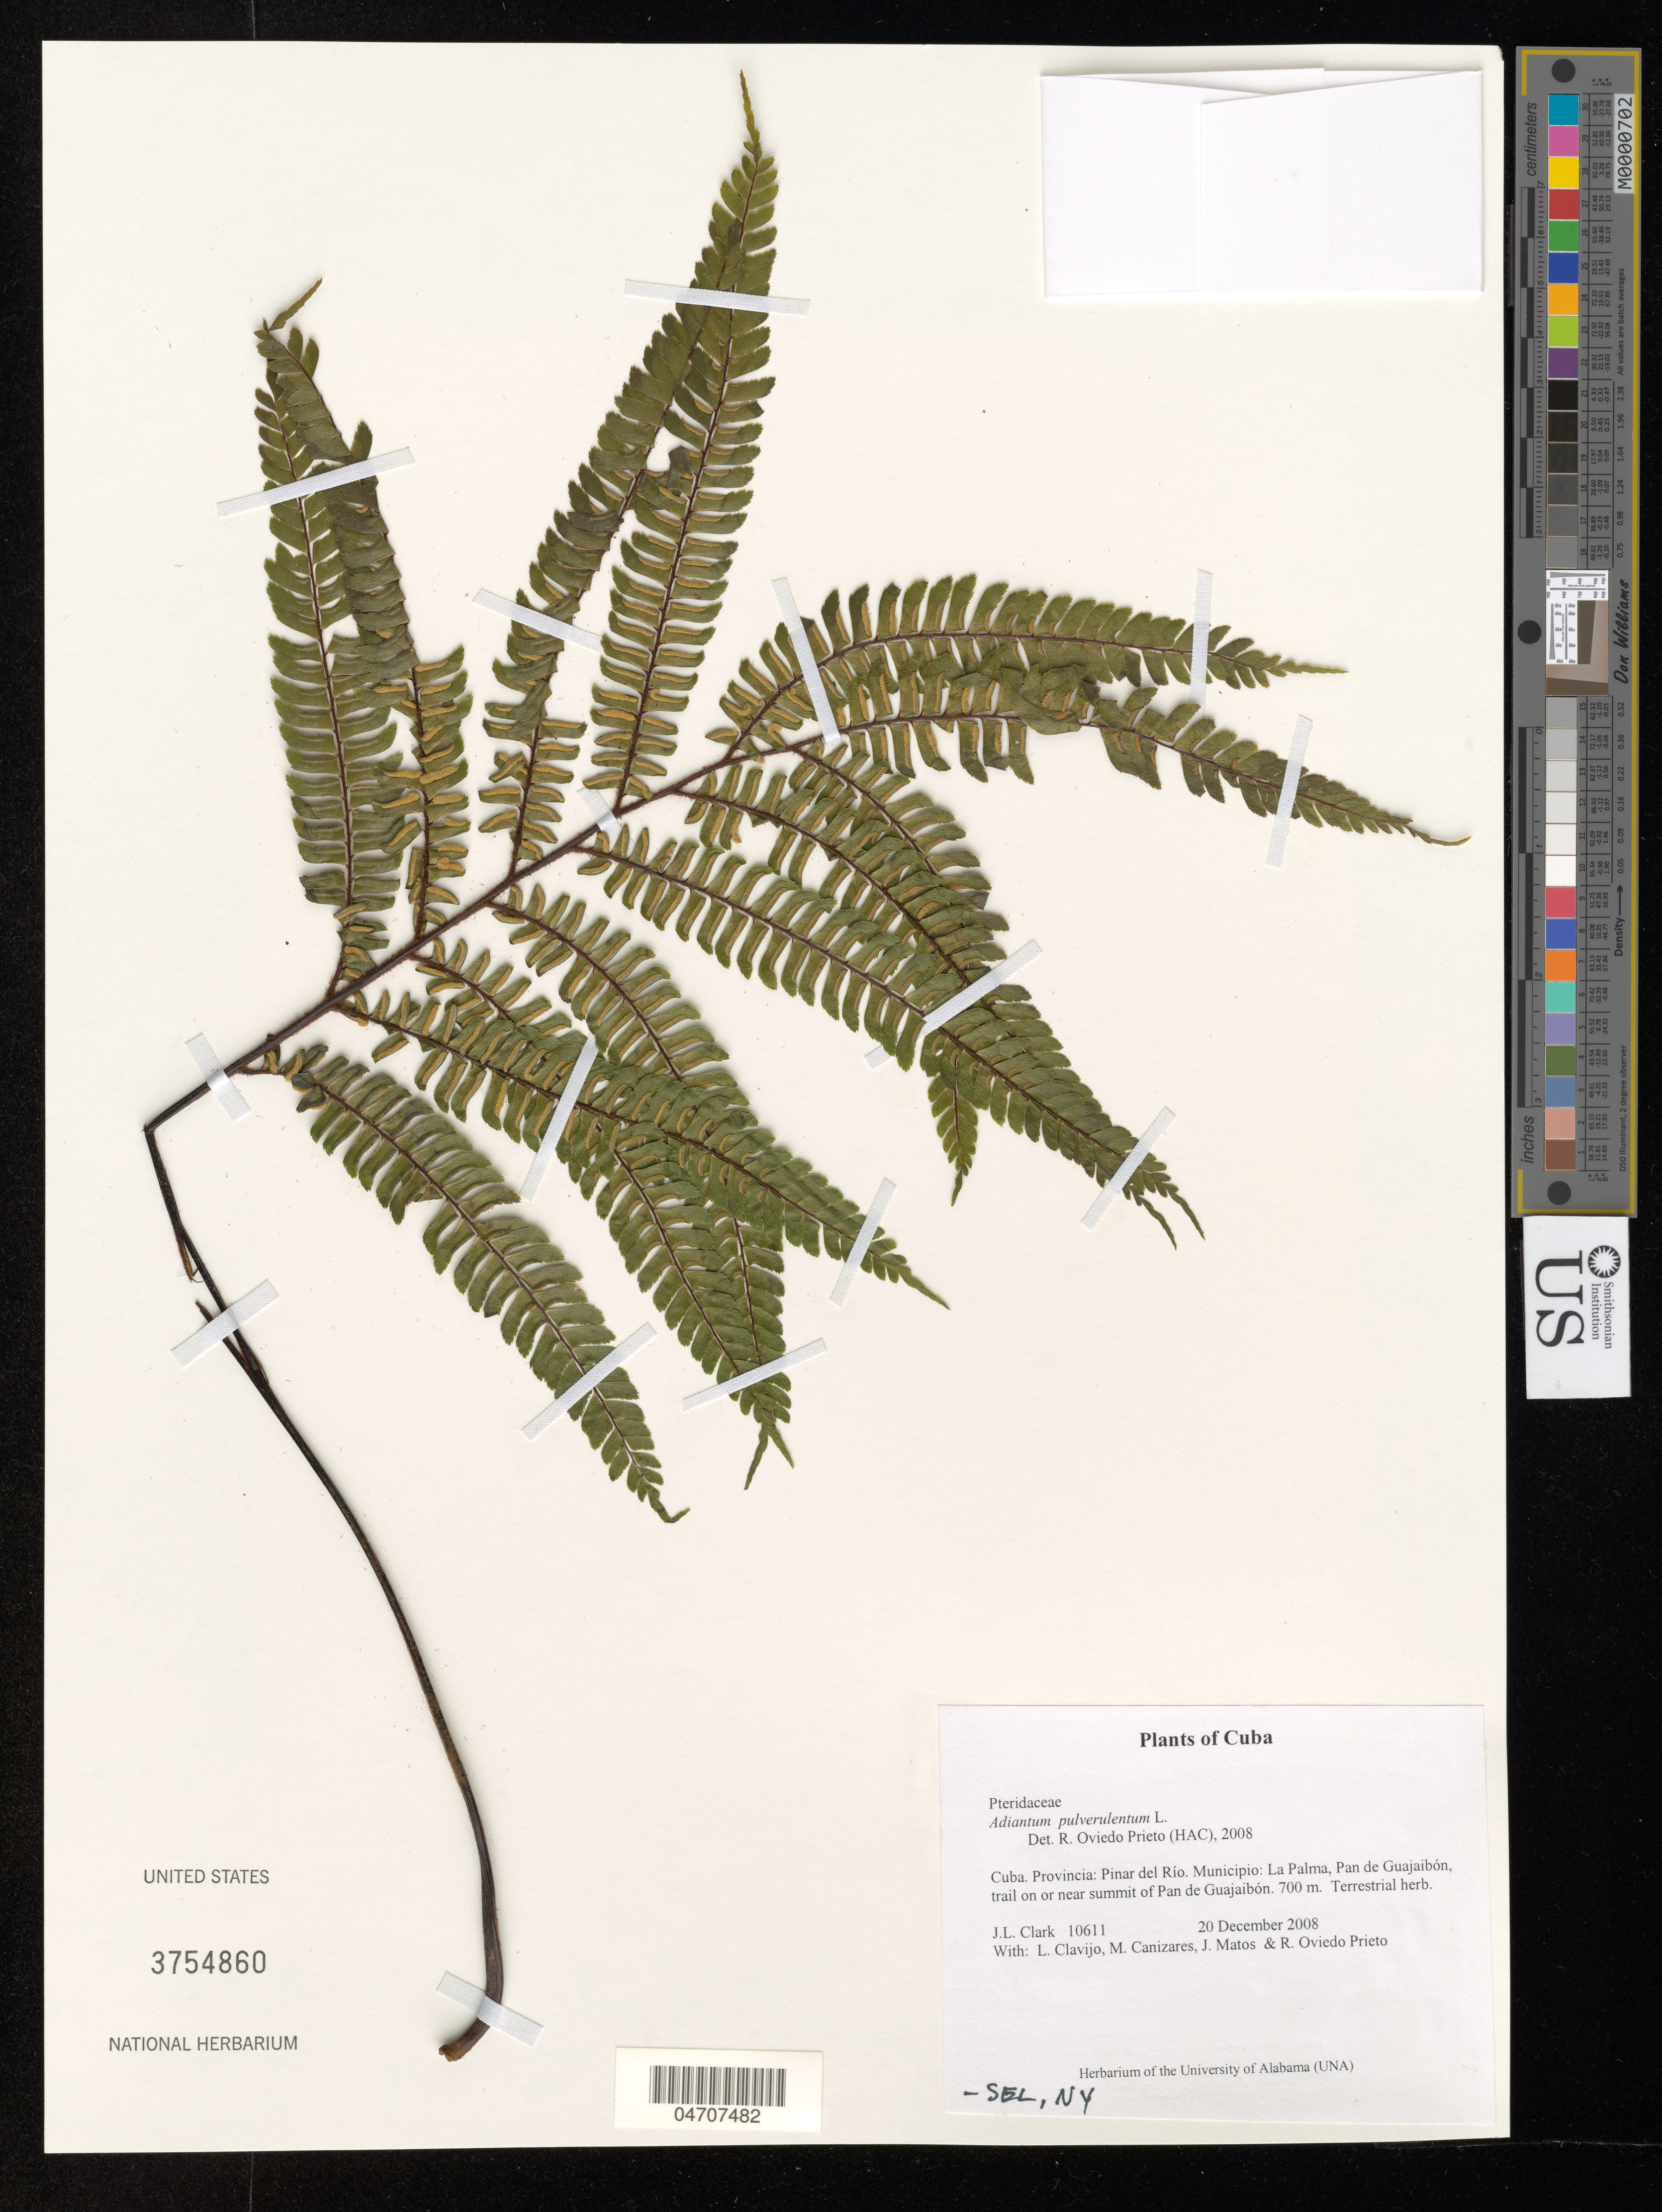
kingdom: Plantae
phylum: Tracheophyta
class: Polypodiopsida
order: Polypodiales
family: Pteridaceae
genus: Adiantum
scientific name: Adiantum pulverulentum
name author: L.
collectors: J. L. Clark, L. Clavijo, M. Canizares & J. Matos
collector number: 10611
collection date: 2008-12-20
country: Cuba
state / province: Pinar del Río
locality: Municipio: La Palma, Pan de Guajaibón, trail on or near summit of Pan de Guajaibón.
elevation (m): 700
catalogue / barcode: US 3754860